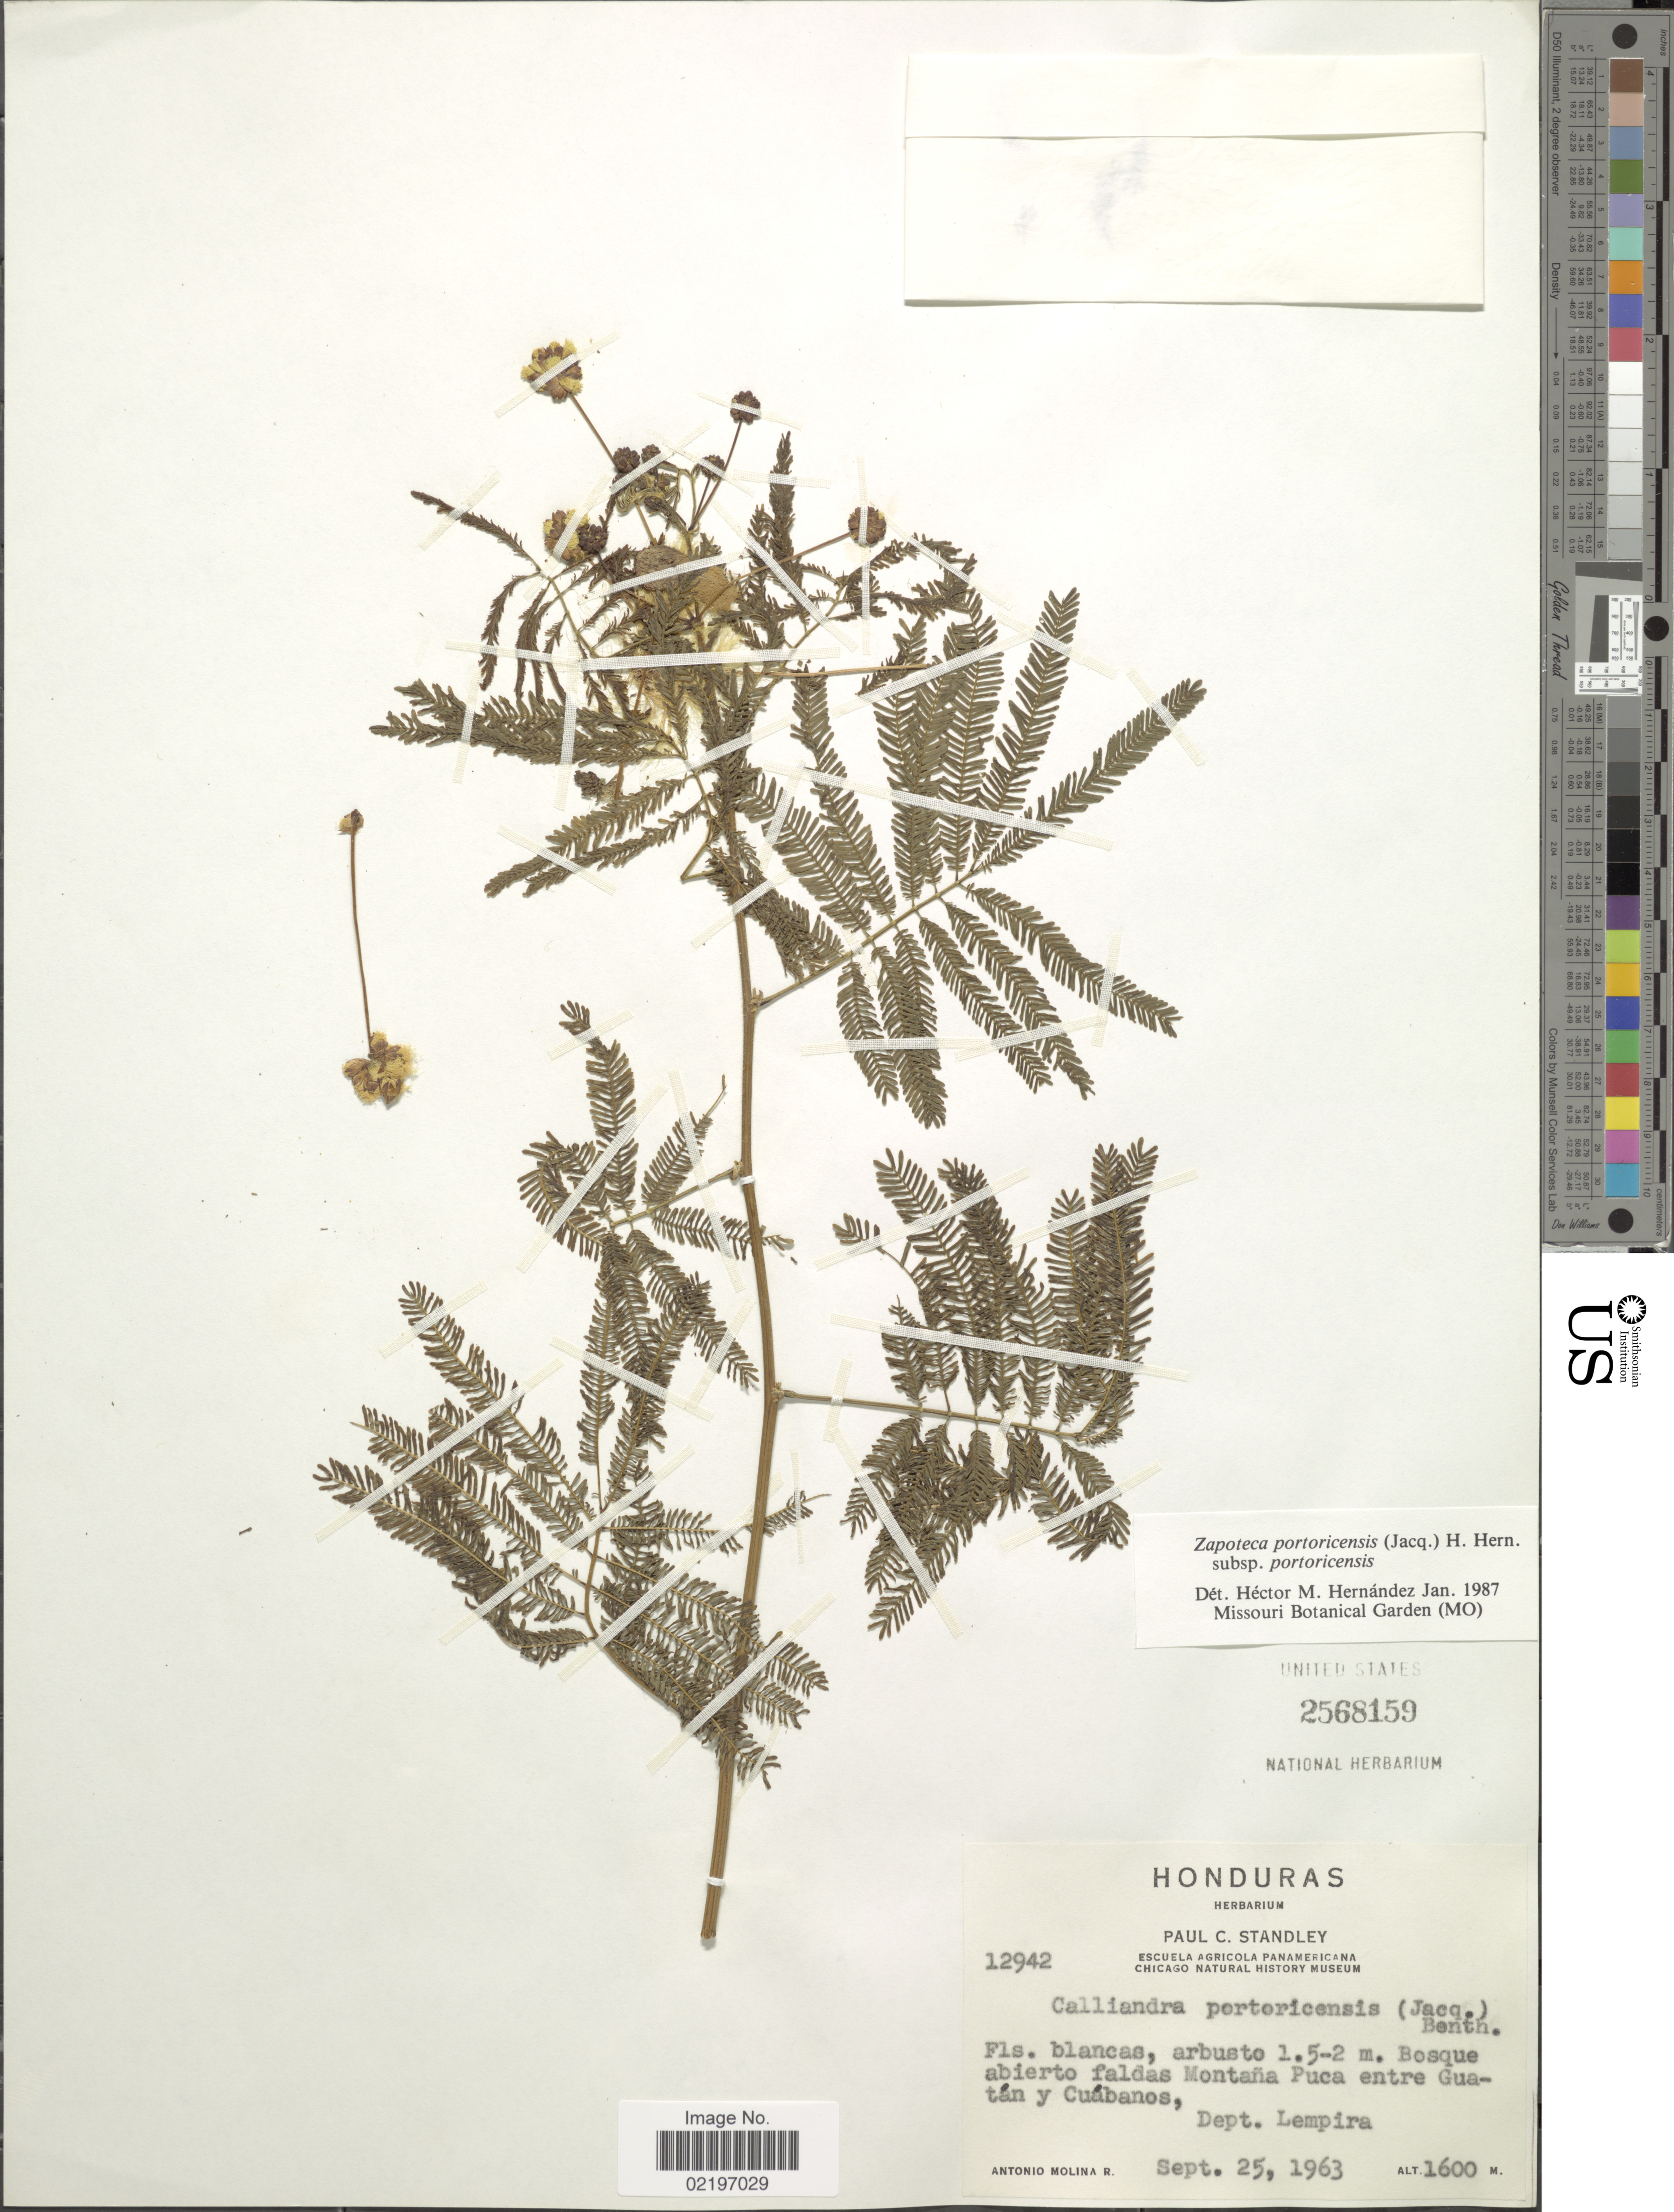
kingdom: Plantae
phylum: Tracheophyta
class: Magnoliopsida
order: Fabales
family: Fabaceae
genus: Zapoteca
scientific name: Zapoteca portoricensis subsp. portoricensis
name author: (Jacq.) H.M. Hern.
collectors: A. Molina R.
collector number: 12942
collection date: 1963-09-25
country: Honduras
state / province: Lempira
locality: Faldas Montana Puca entre Guatan y Cuabanos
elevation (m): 1600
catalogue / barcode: US 2568159